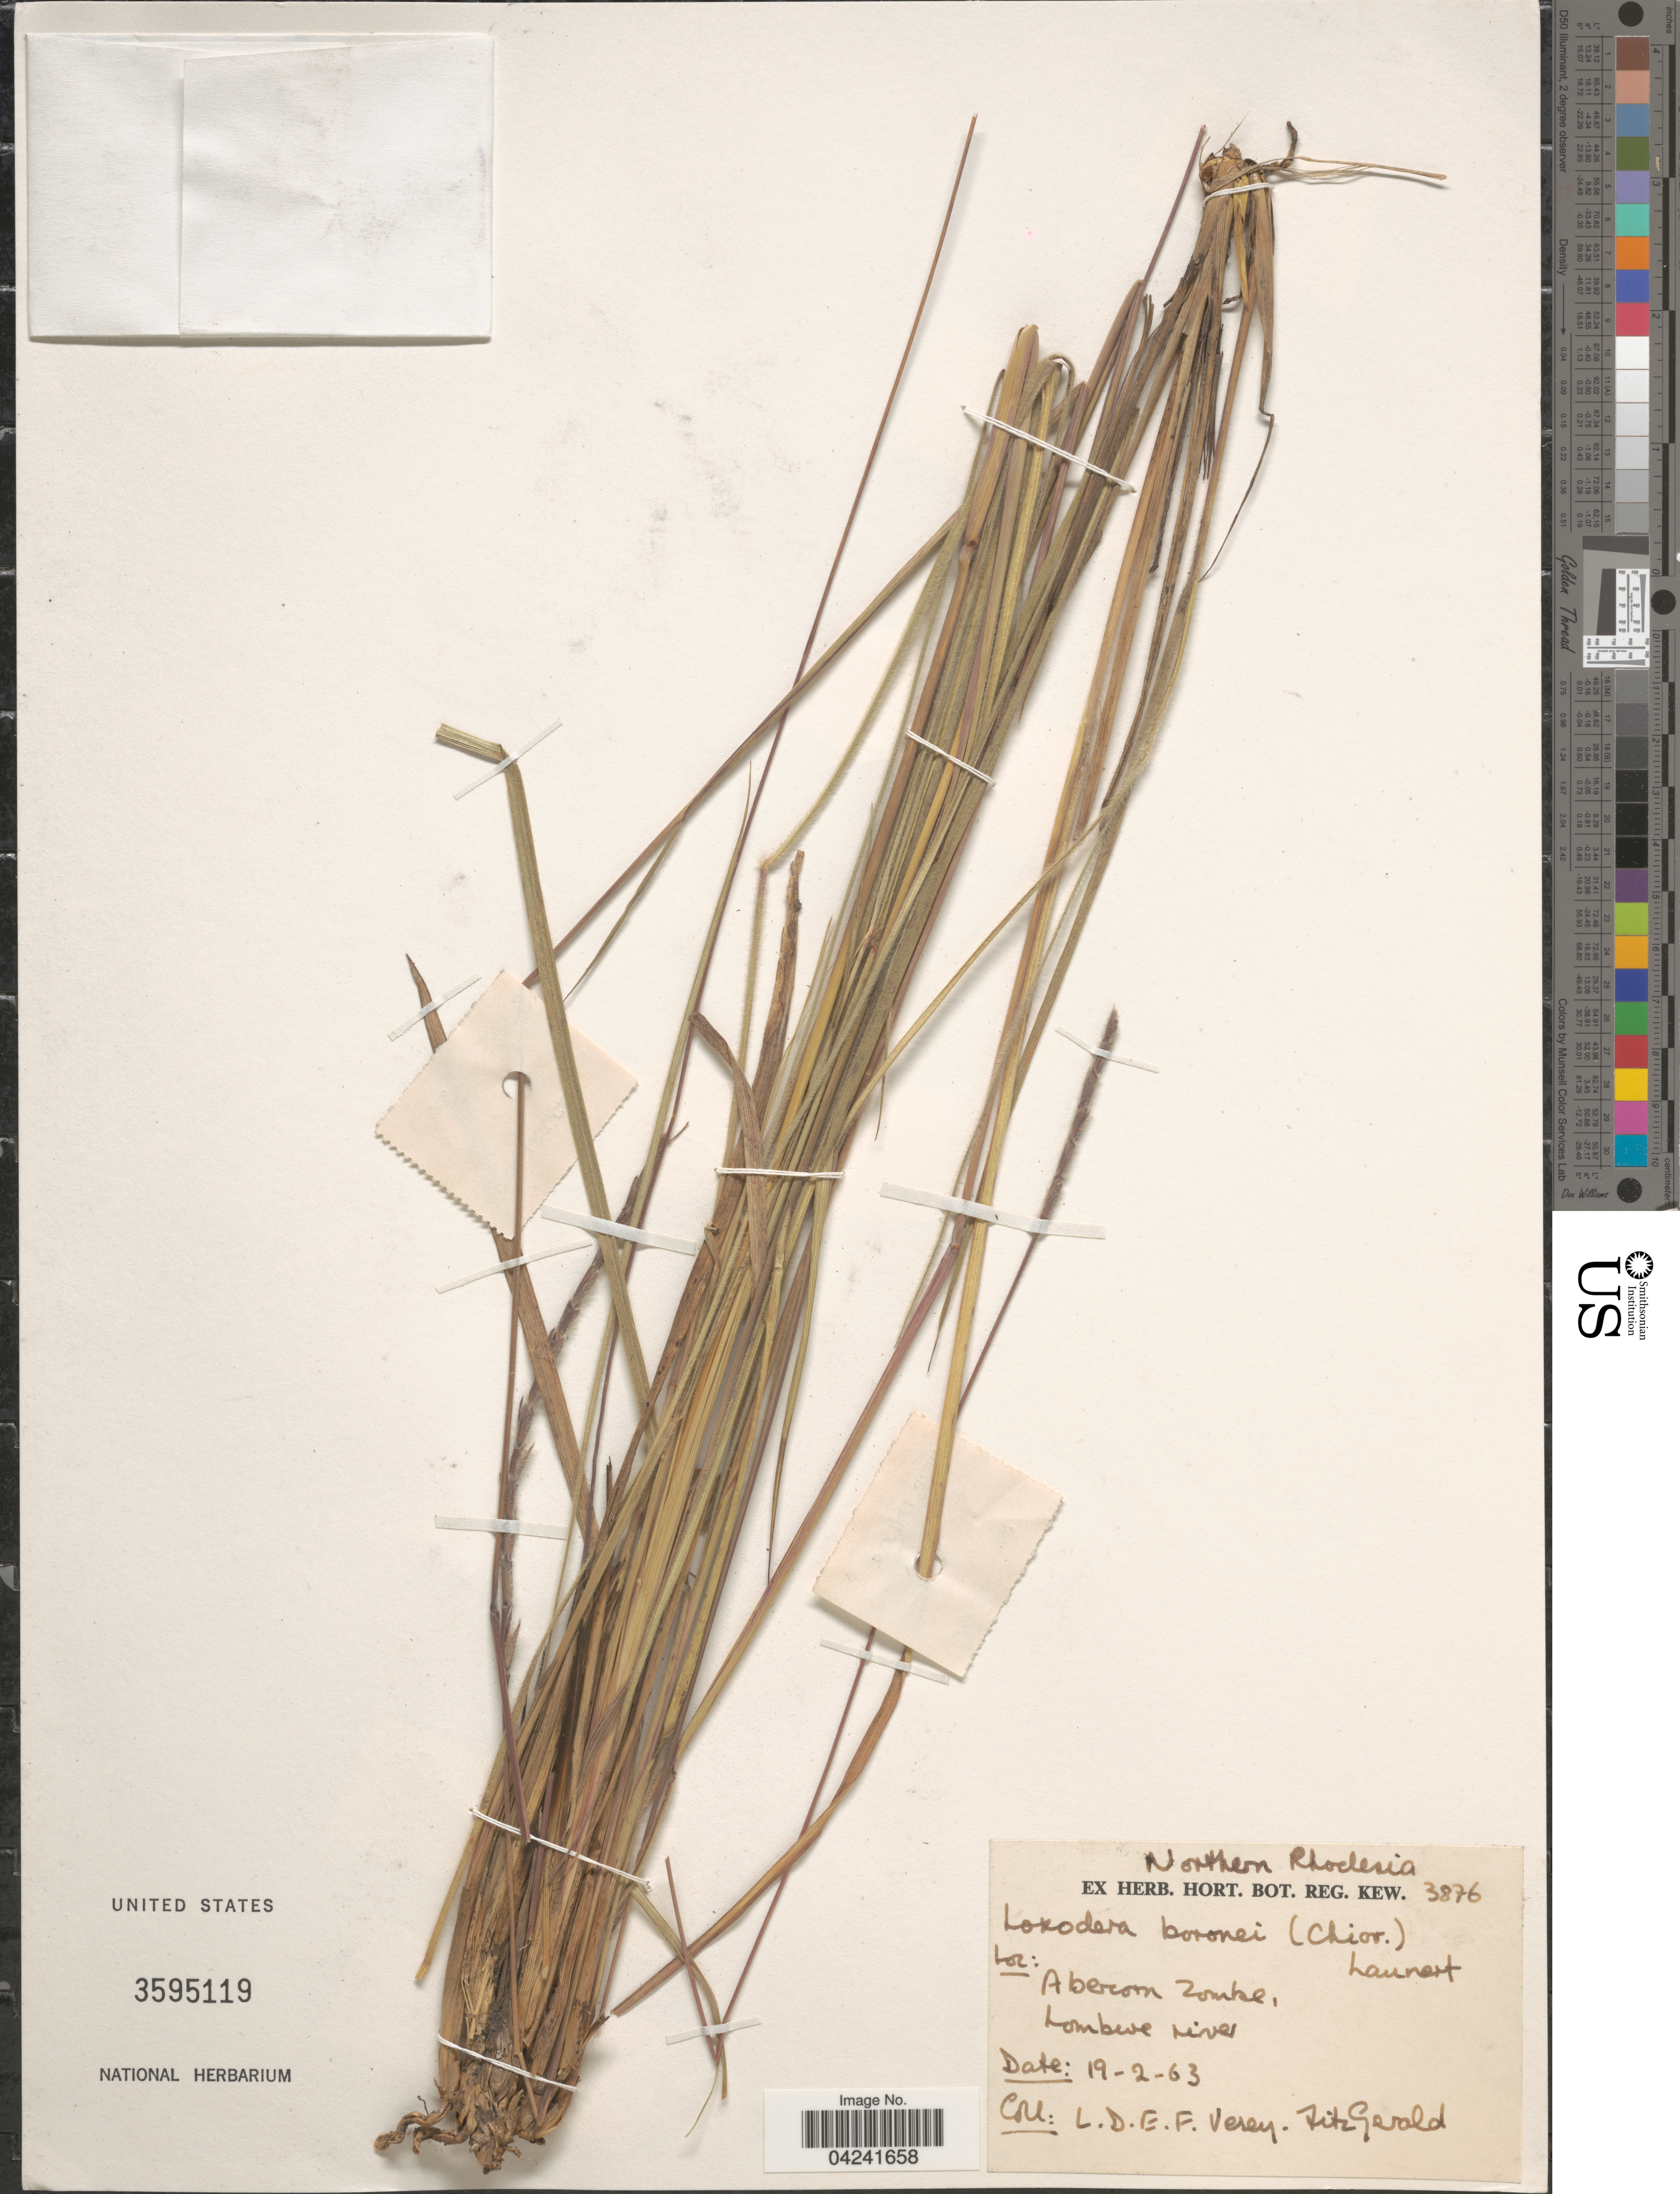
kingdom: Plantae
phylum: Tracheophyta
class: Liliopsida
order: Poales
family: Poaceae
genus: Loxodera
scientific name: Loxodera bovonei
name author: (Chiov.) Launert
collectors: L. Vesey-Fitzgerald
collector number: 3876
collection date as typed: Transcribed d/m/y: 19/2/63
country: Zambia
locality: Northern Rhodesia. Abercorn Zombe. Lombwe river.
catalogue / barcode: US 3595119